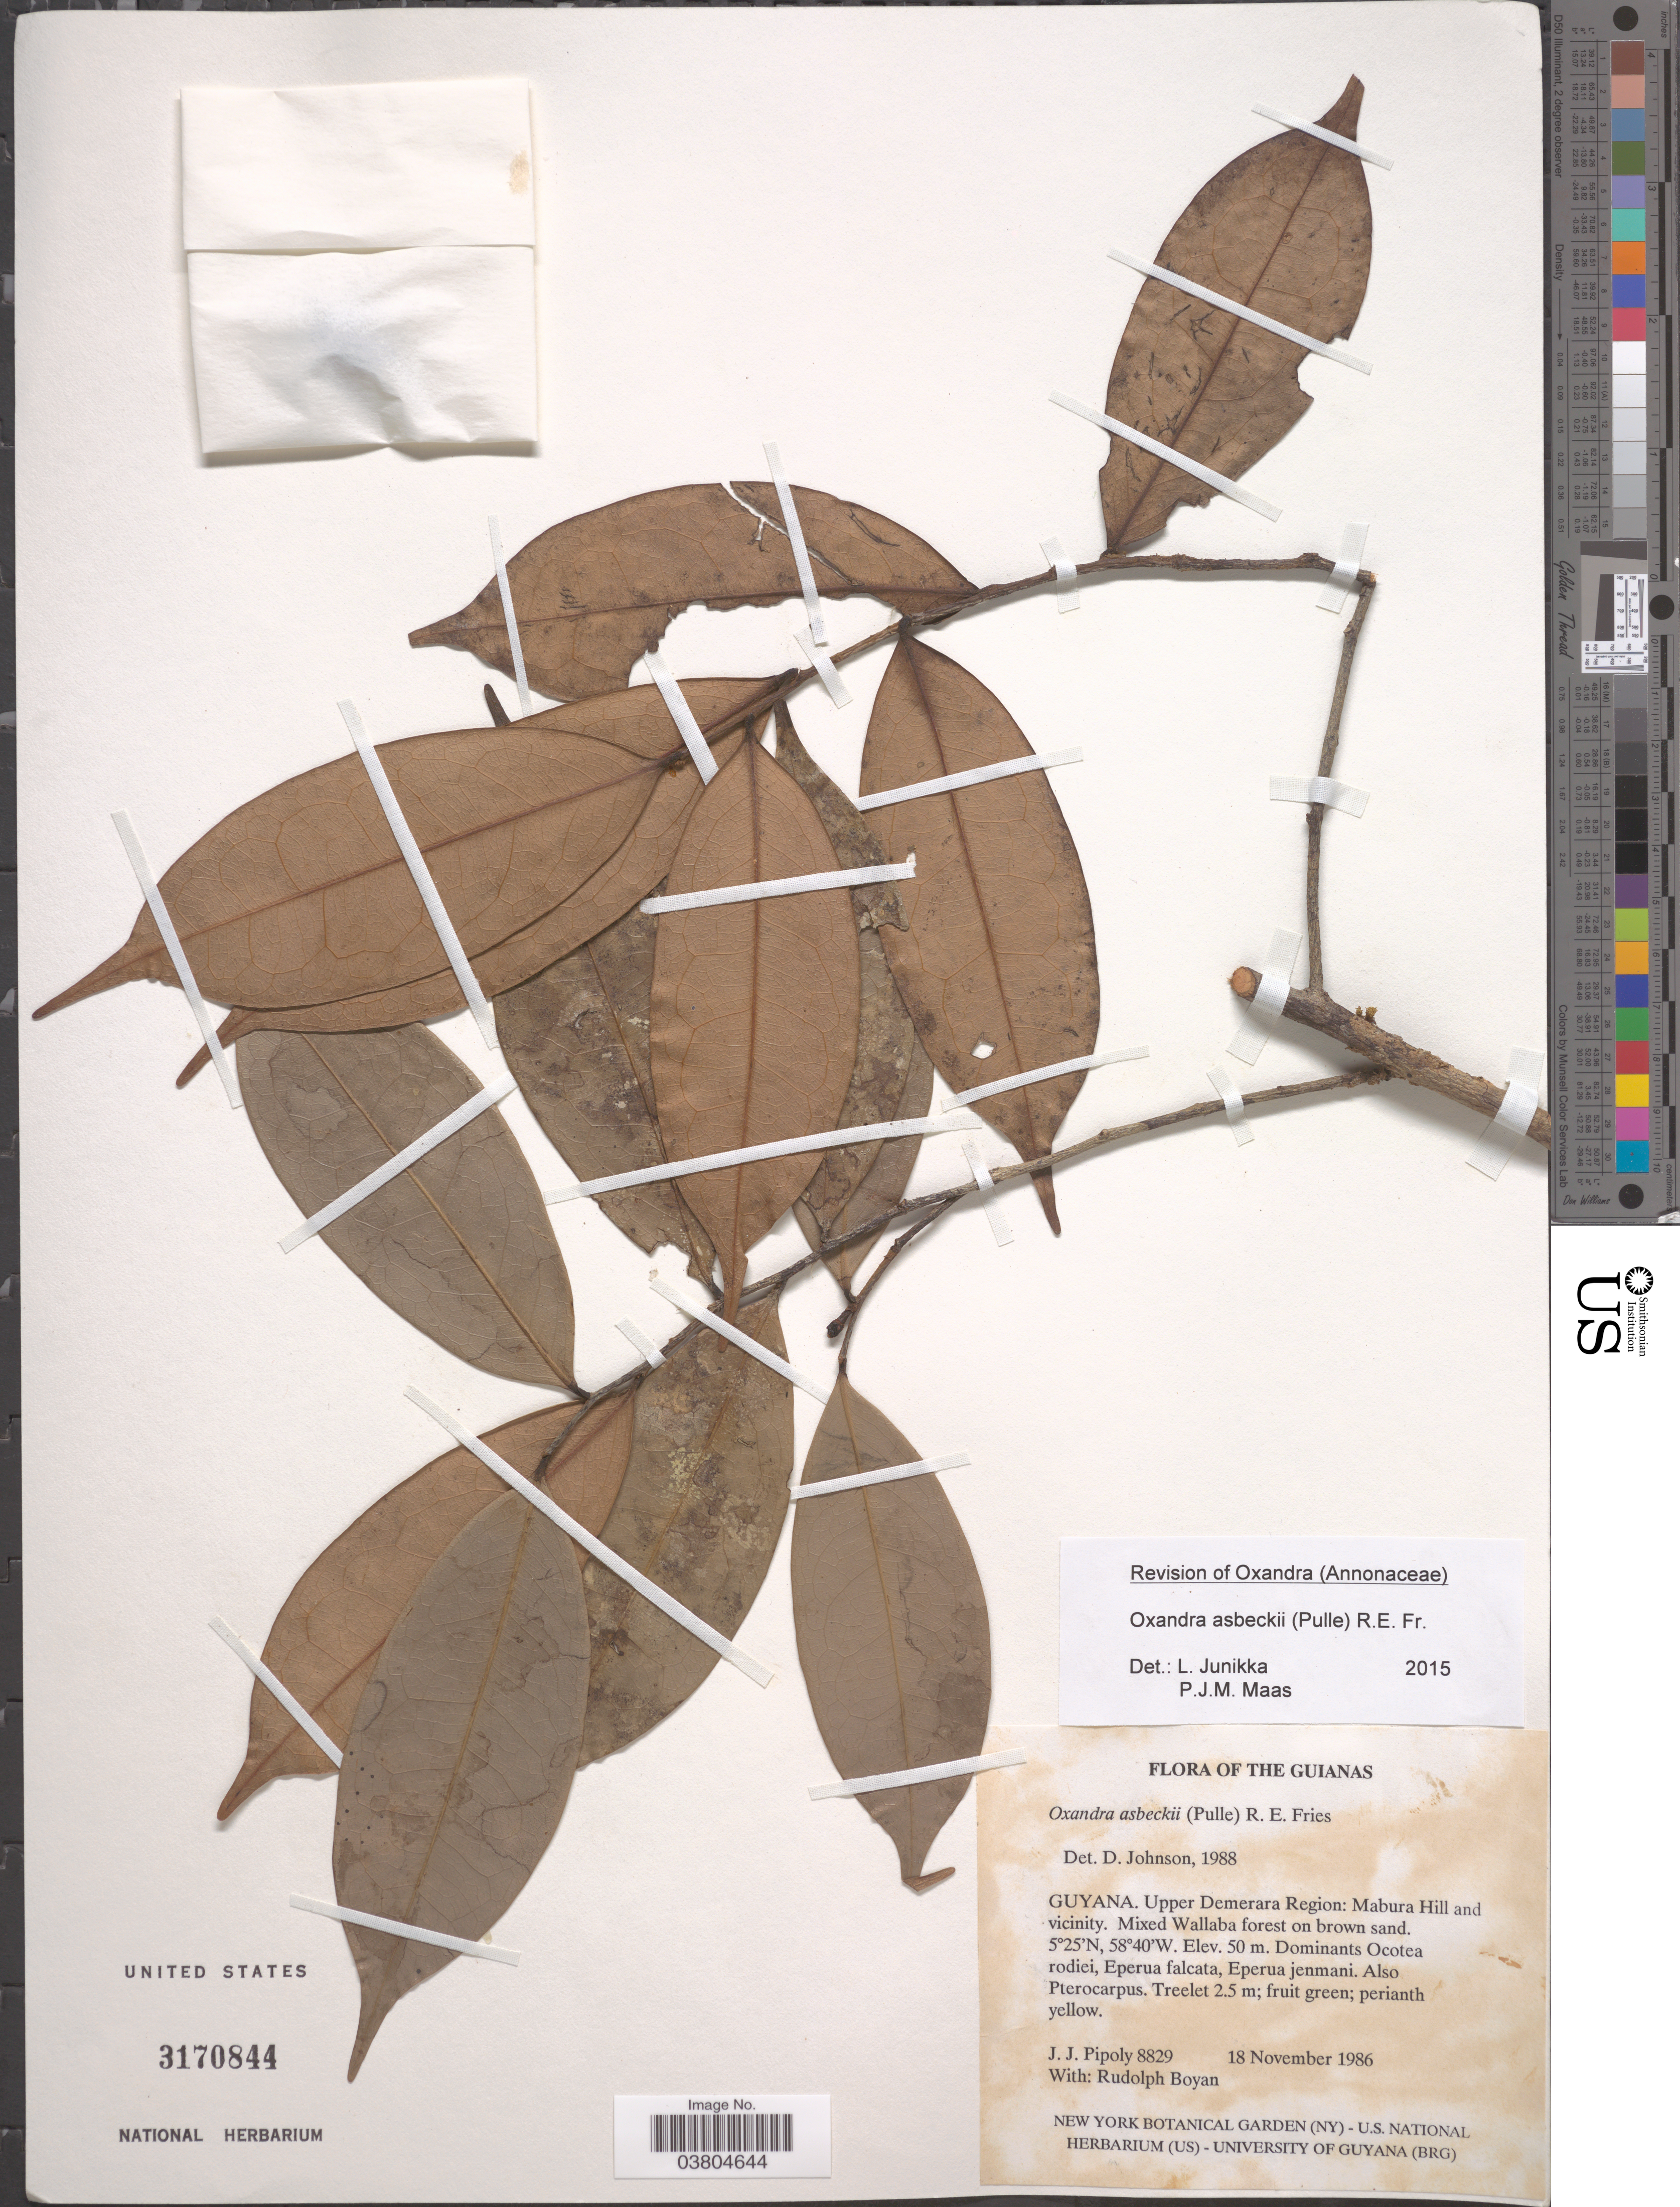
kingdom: Plantae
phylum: Tracheophyta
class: Magnoliopsida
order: Magnoliales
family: Annonaceae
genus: Oxandra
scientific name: Oxandra asbecki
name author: (Pulle) R.E. Fr.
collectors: J. J. Pipoly & R. Boyan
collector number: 8829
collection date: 1986-11-18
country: Guyana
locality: The Guianas. Upper Demerara Region: Mabura Hill and vicinity. Mixed Wallaba forest on brown sand.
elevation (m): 50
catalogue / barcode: US 3170844